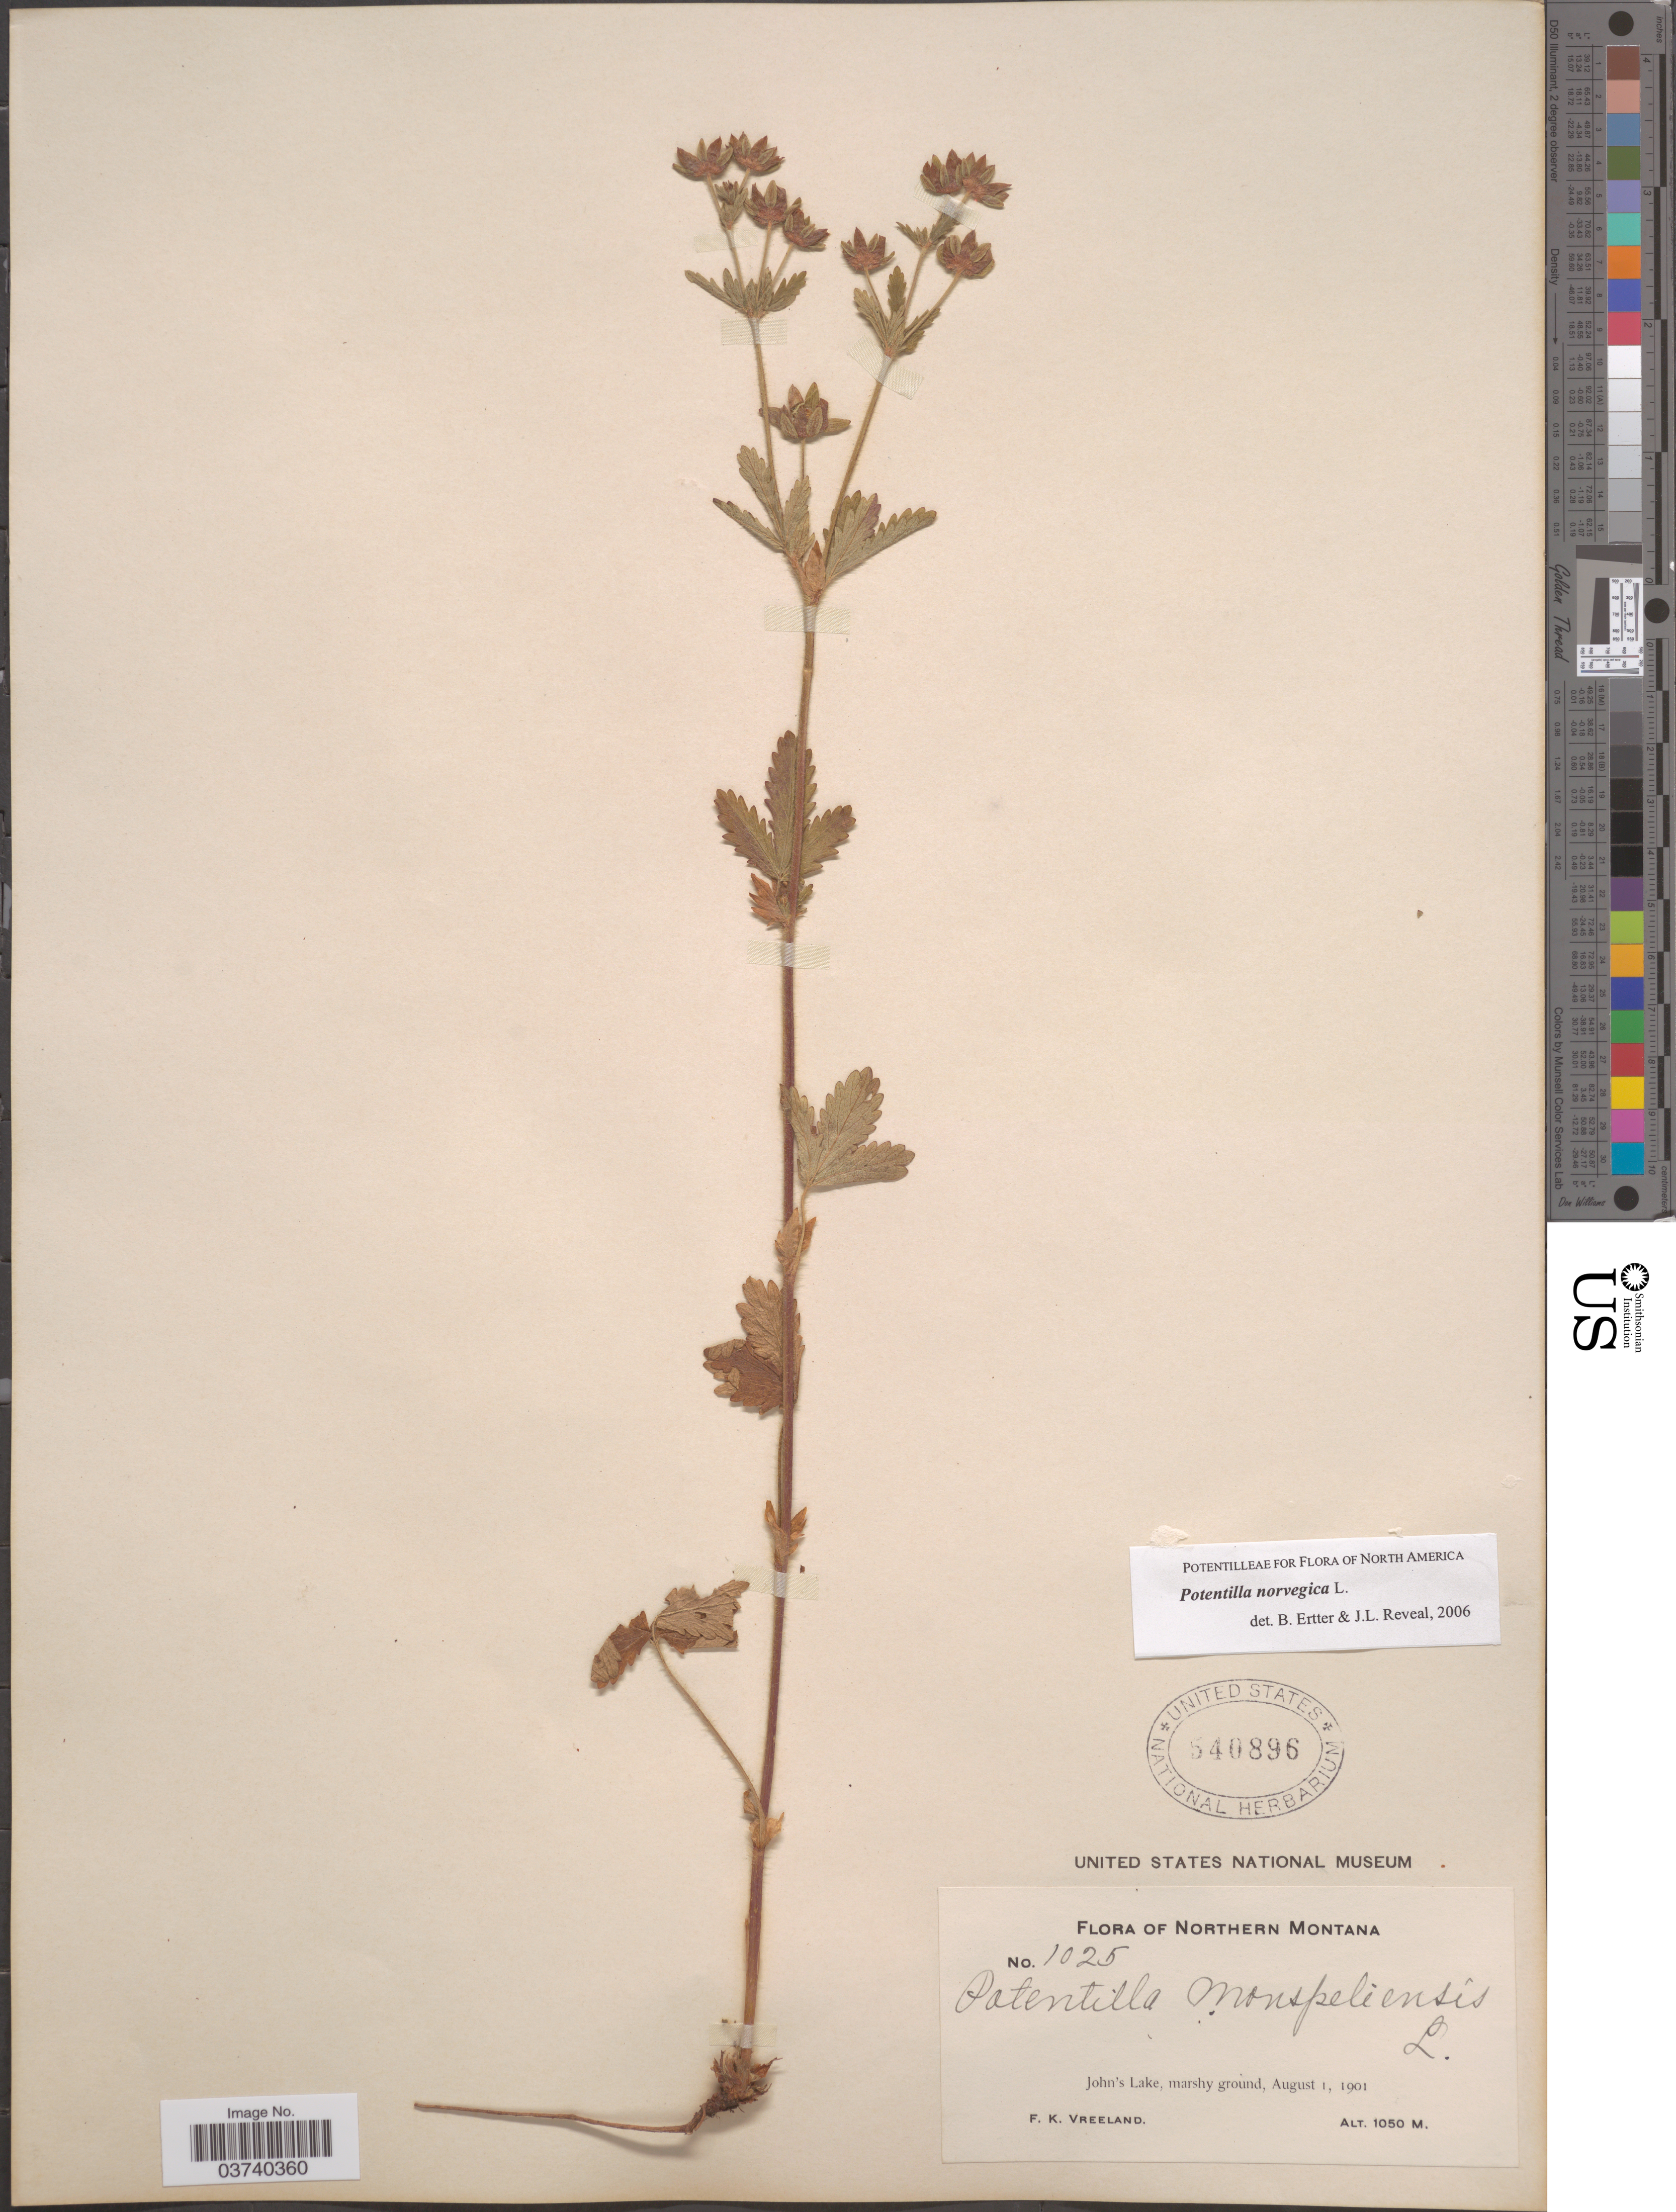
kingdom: Plantae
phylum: Tracheophyta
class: Magnoliopsida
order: Rosales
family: Rosaceae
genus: Potentilla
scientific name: Potentilla norvegica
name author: L.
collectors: F. Vreeland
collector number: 1025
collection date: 1901-08-01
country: United States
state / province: Montana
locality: Northern Montana. John's Lake.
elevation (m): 1050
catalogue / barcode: US 540896